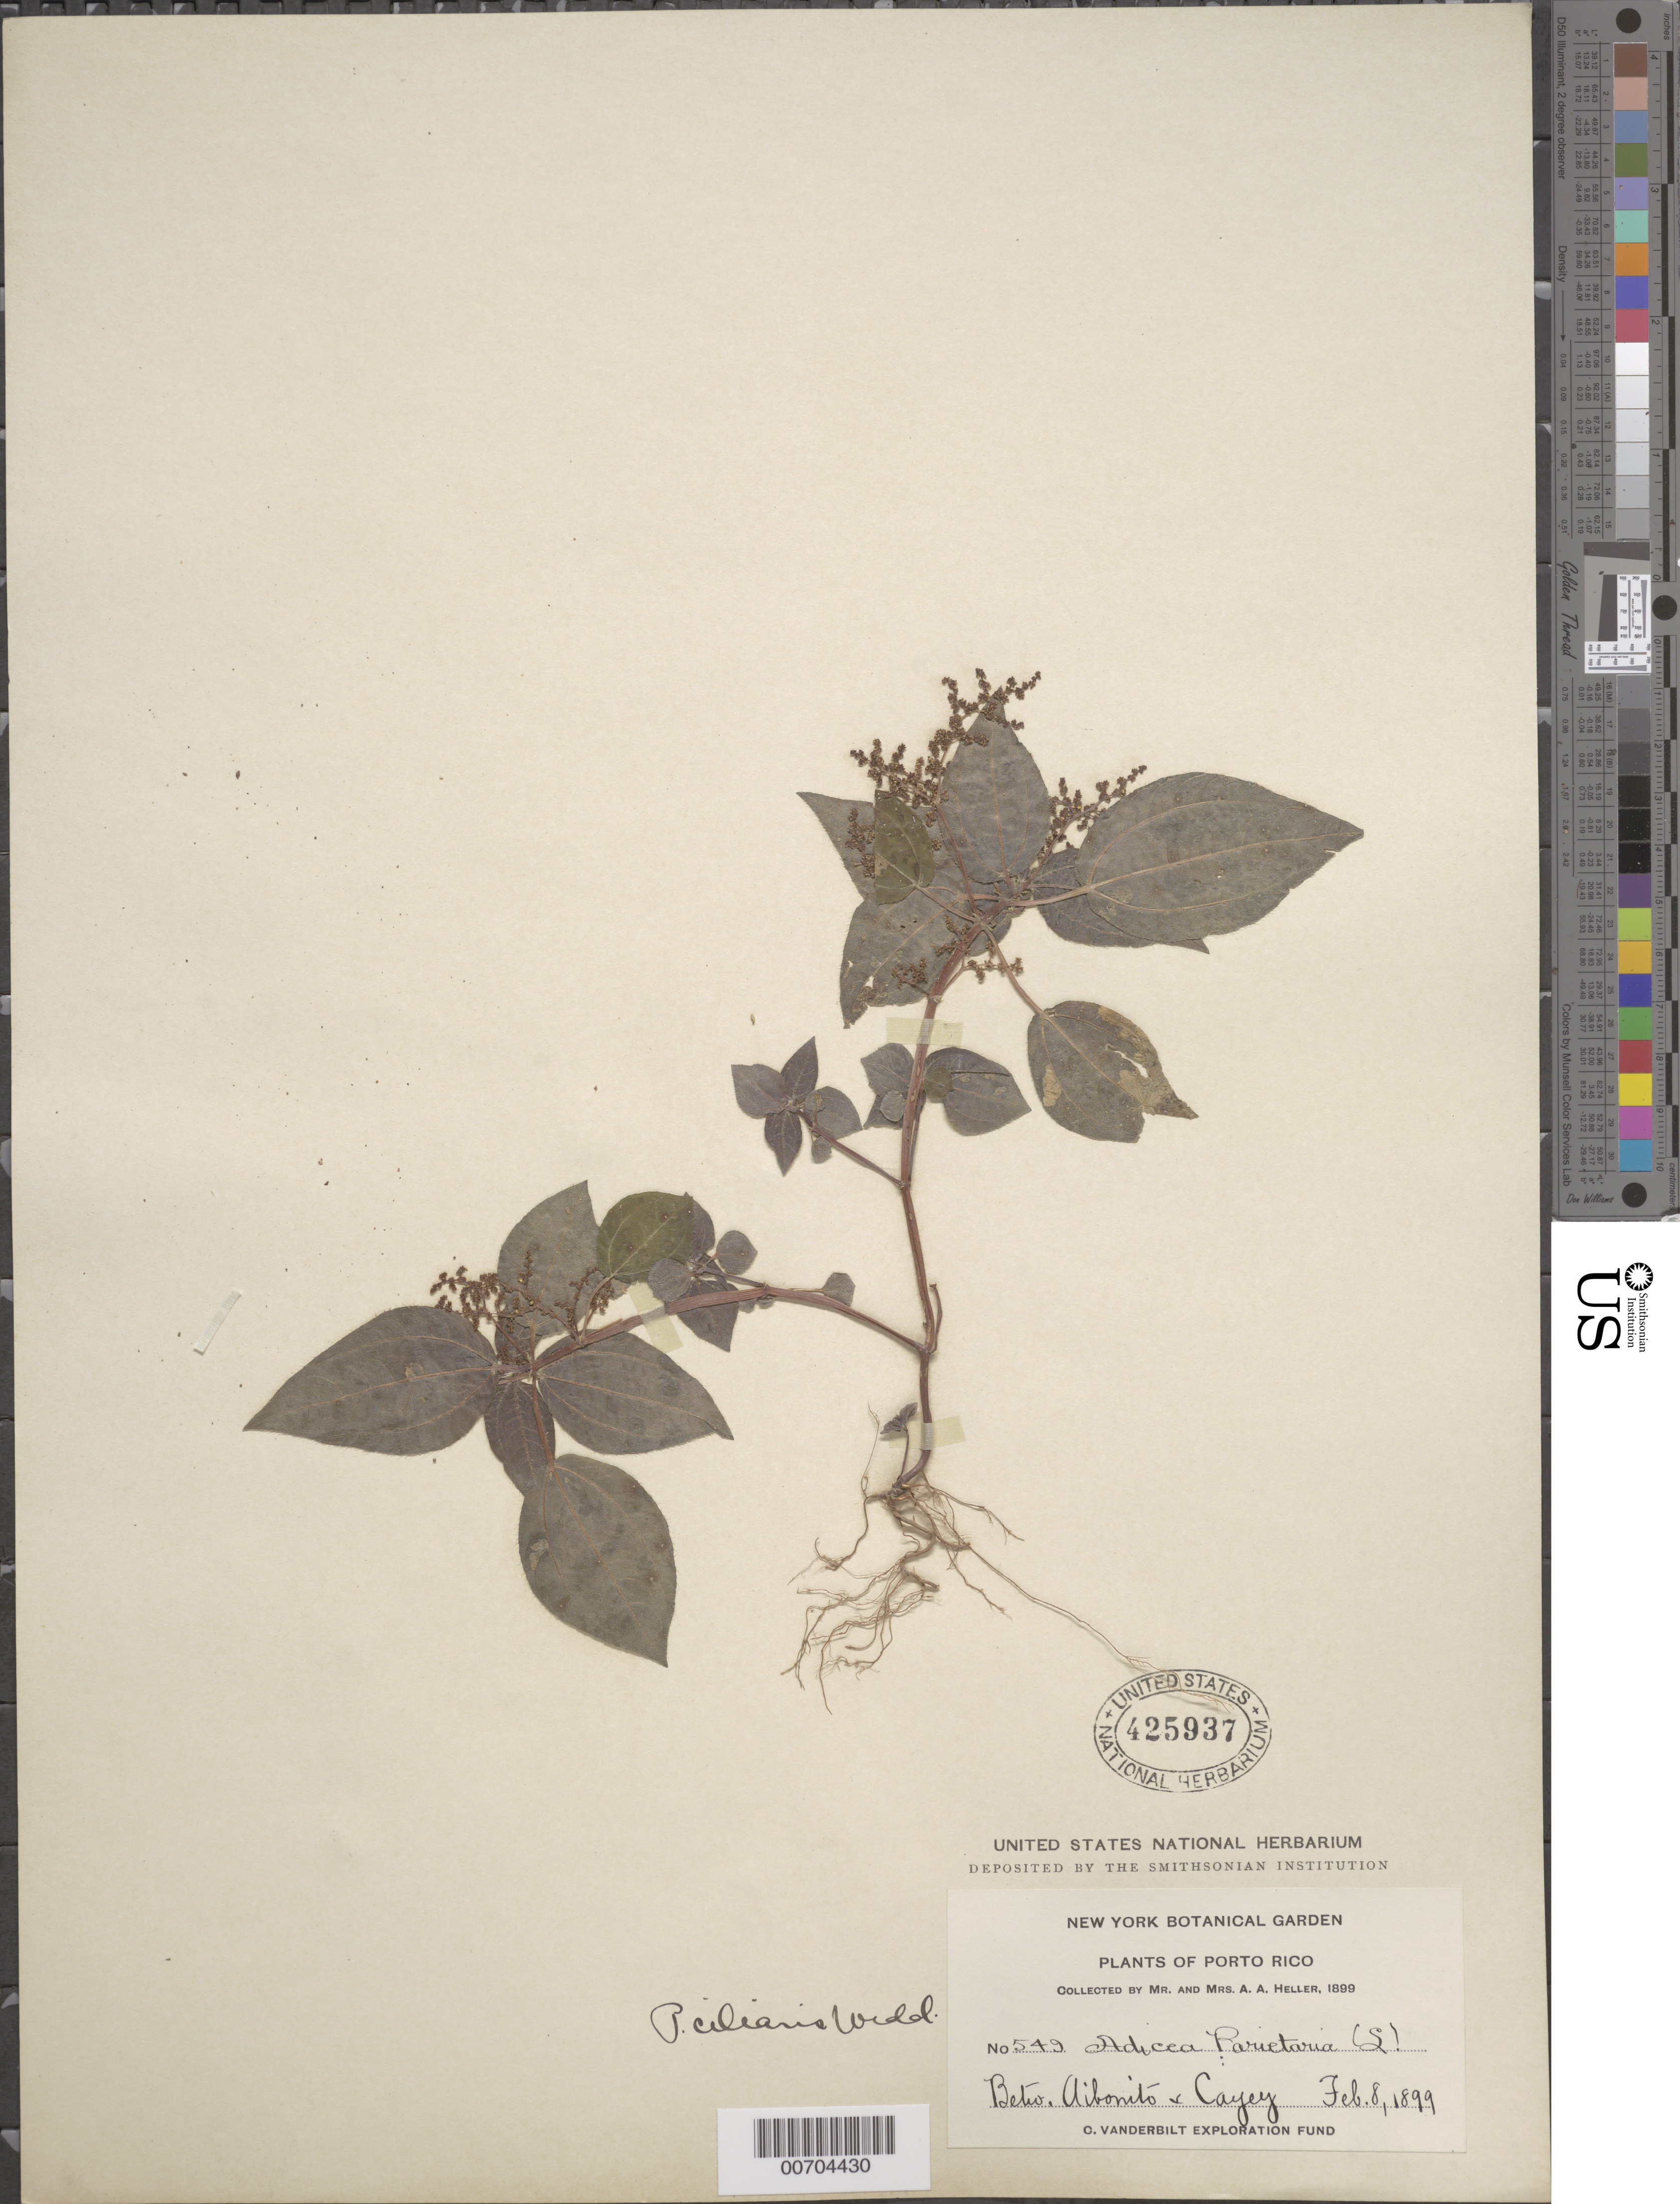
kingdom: Plantae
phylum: Tracheophyta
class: Magnoliopsida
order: Rosales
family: Urticaceae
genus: Pilea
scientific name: Pilea parietaria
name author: (L.) Blume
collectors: A. A. Heller & -- Heller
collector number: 549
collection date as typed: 08 Feb 1899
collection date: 1899-02-08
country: Puerto Rico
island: Greater Antilles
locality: Betio, Aibonito & Cayey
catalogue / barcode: US 425937